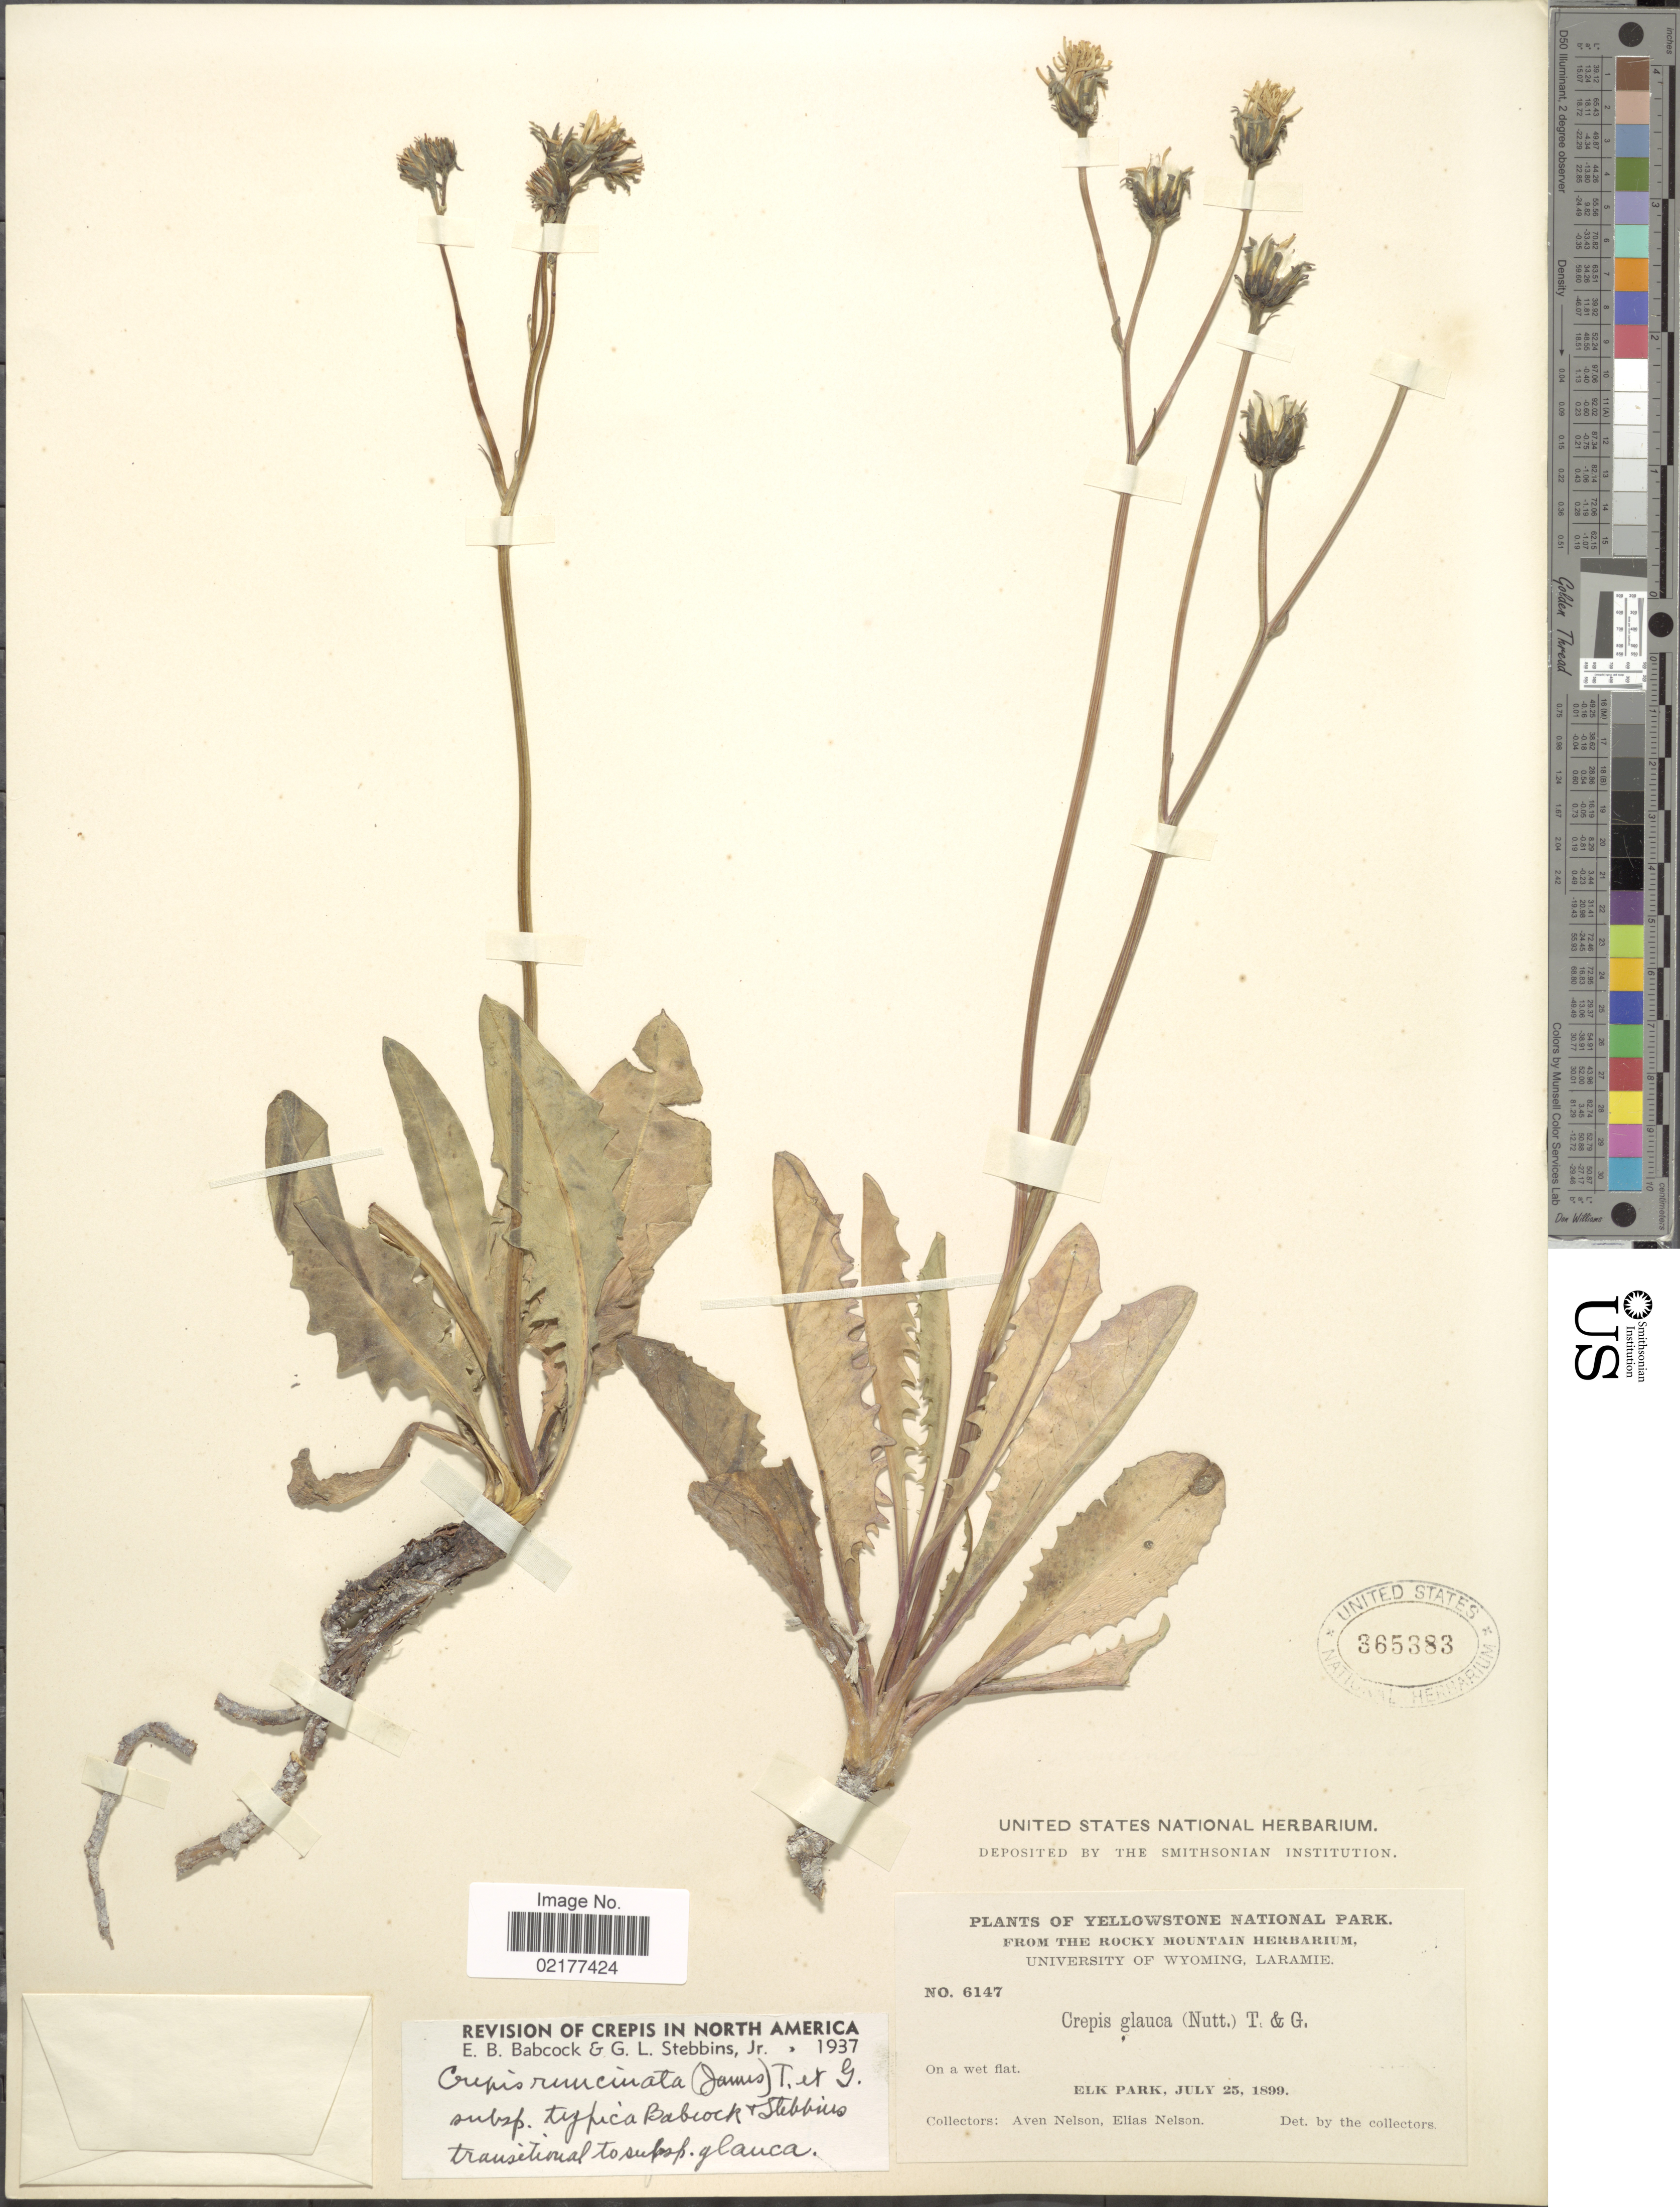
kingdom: Plantae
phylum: Tracheophyta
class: Magnoliopsida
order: Asterales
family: Asteraceae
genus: Crepis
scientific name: Crepis runcinata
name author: Torr. & A. Gray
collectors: A. Nelson & E. Nelson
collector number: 6147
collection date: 1899-07-25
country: United States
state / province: Wyoming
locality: Yellowstone National Park. Elk Park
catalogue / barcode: US 365383